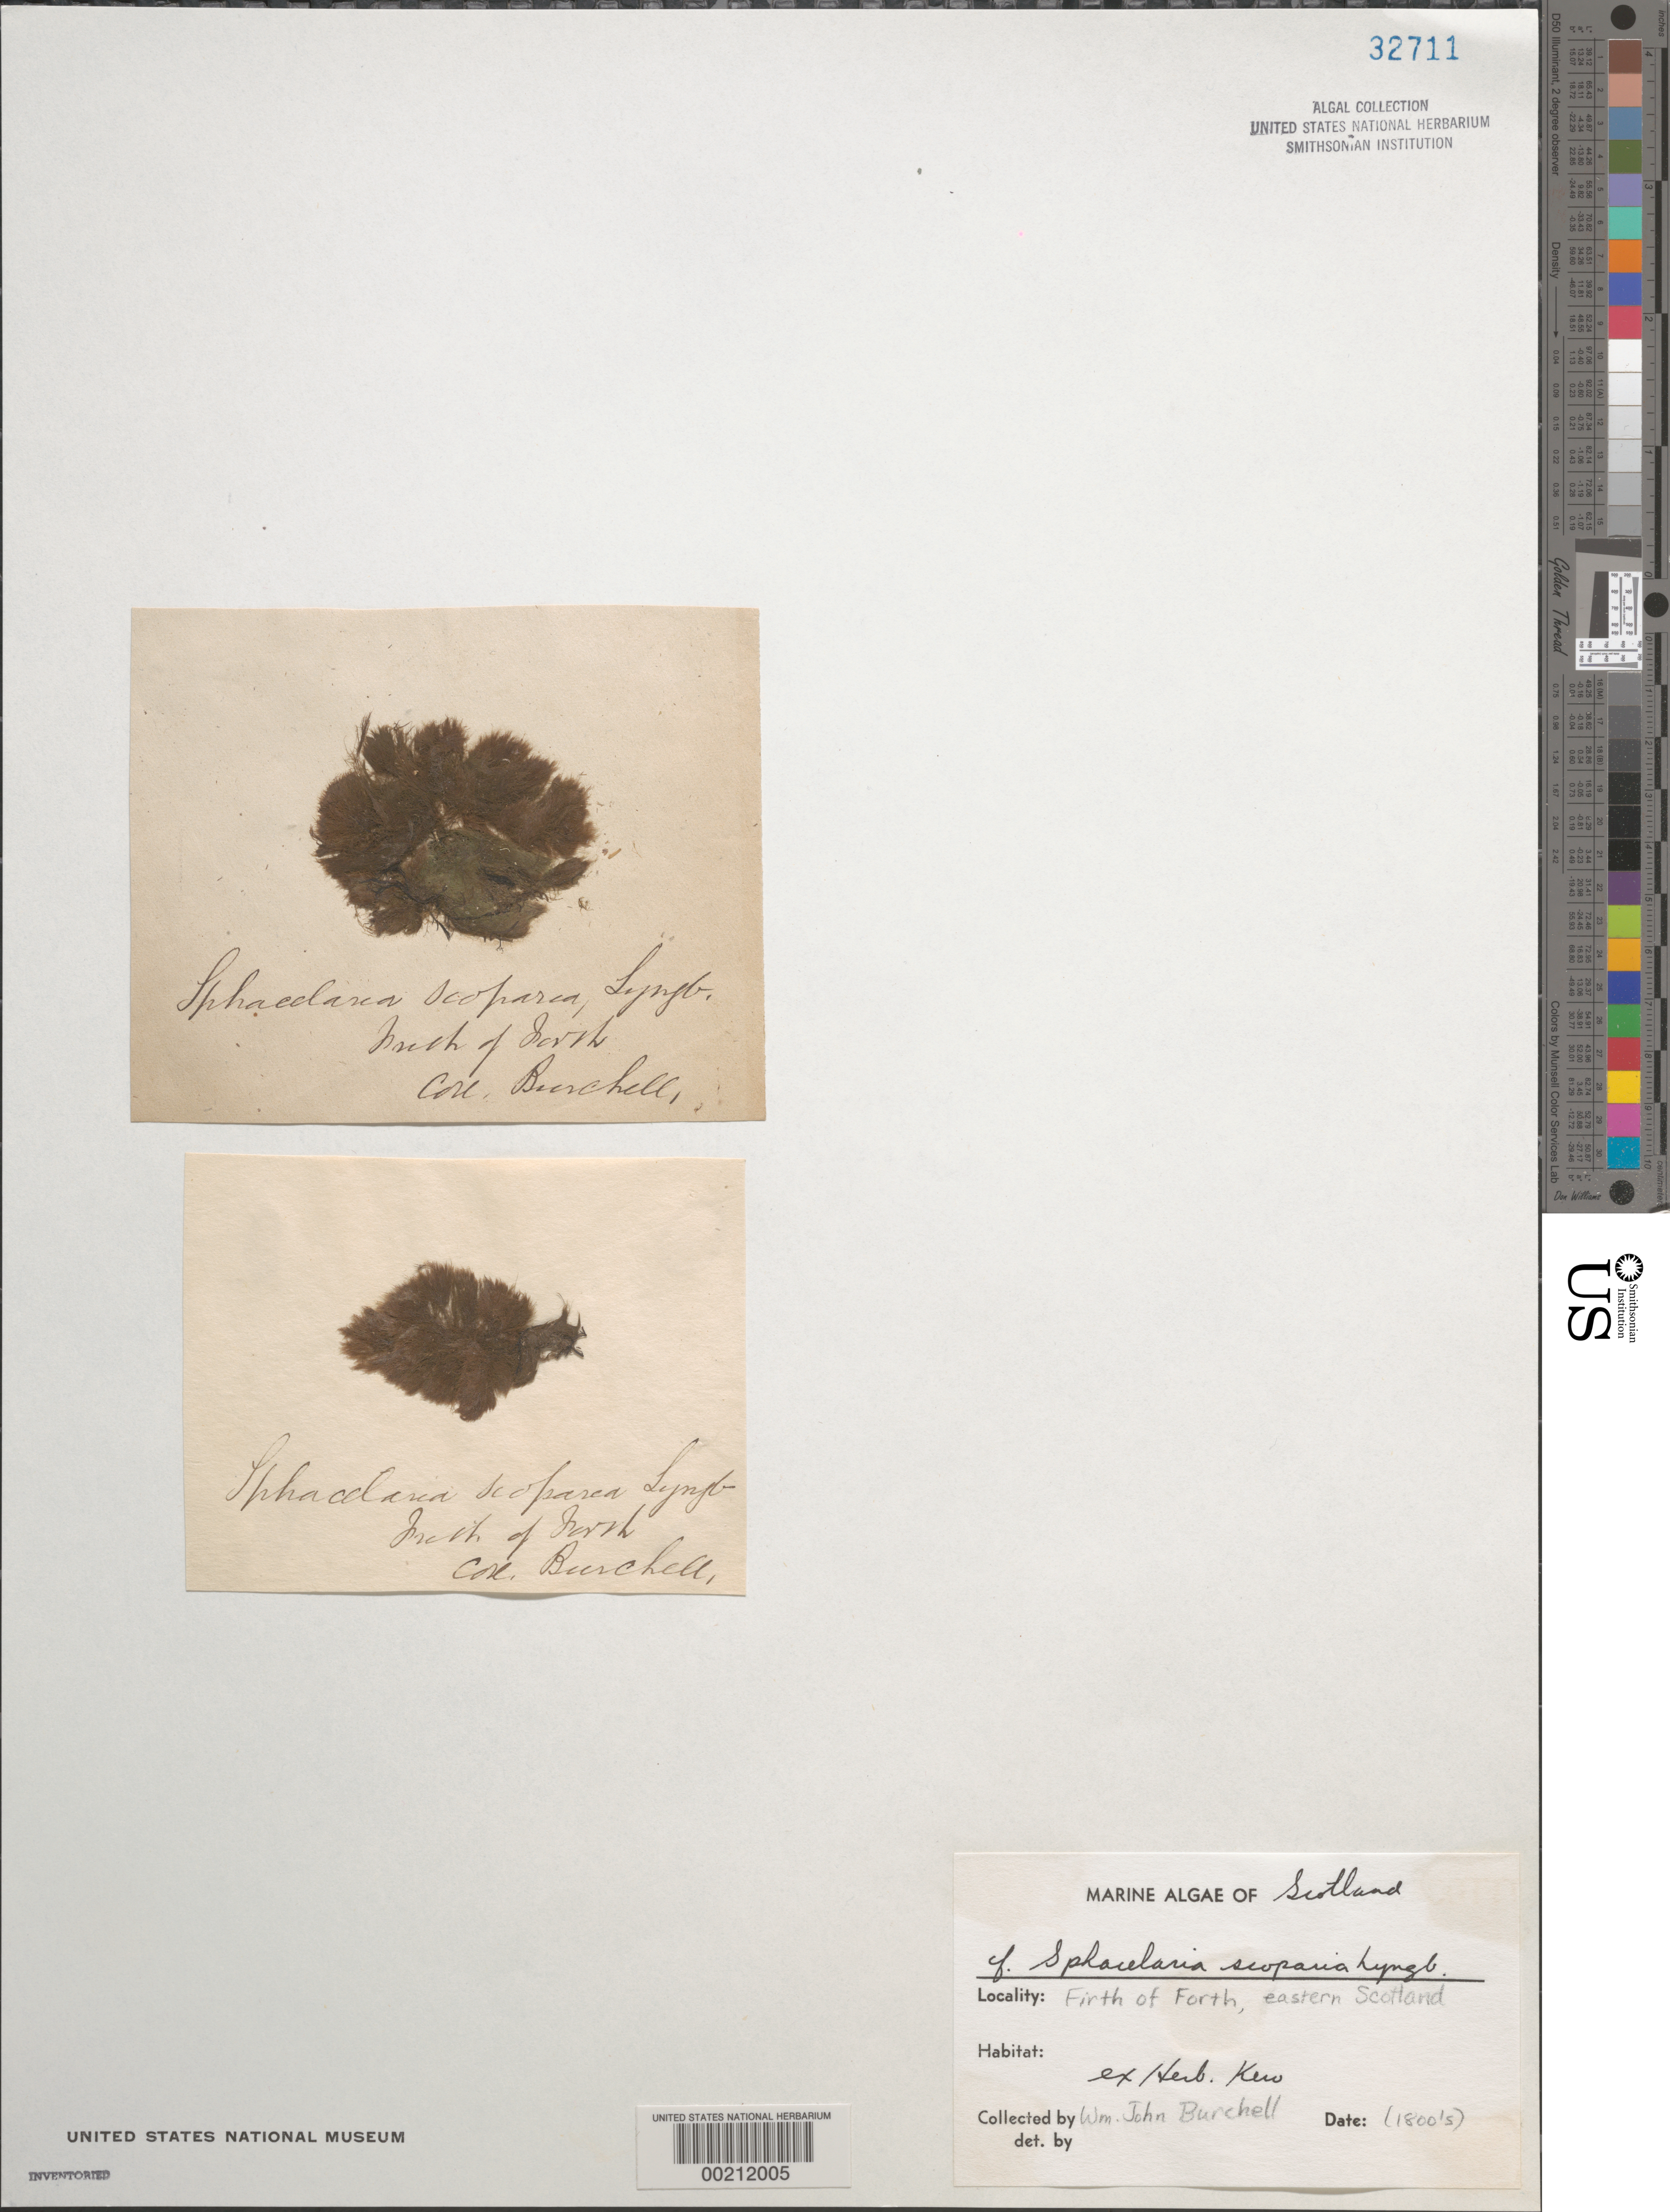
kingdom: Chromista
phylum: Ochrophyta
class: Phaeophyceae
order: Sphacelariales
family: Stypocaulaceae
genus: Halopteris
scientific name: Halopteris scoparia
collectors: W. J. Burchell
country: United Kingdom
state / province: Scotland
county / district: Lothian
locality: Firth of Forth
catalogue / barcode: US 32711